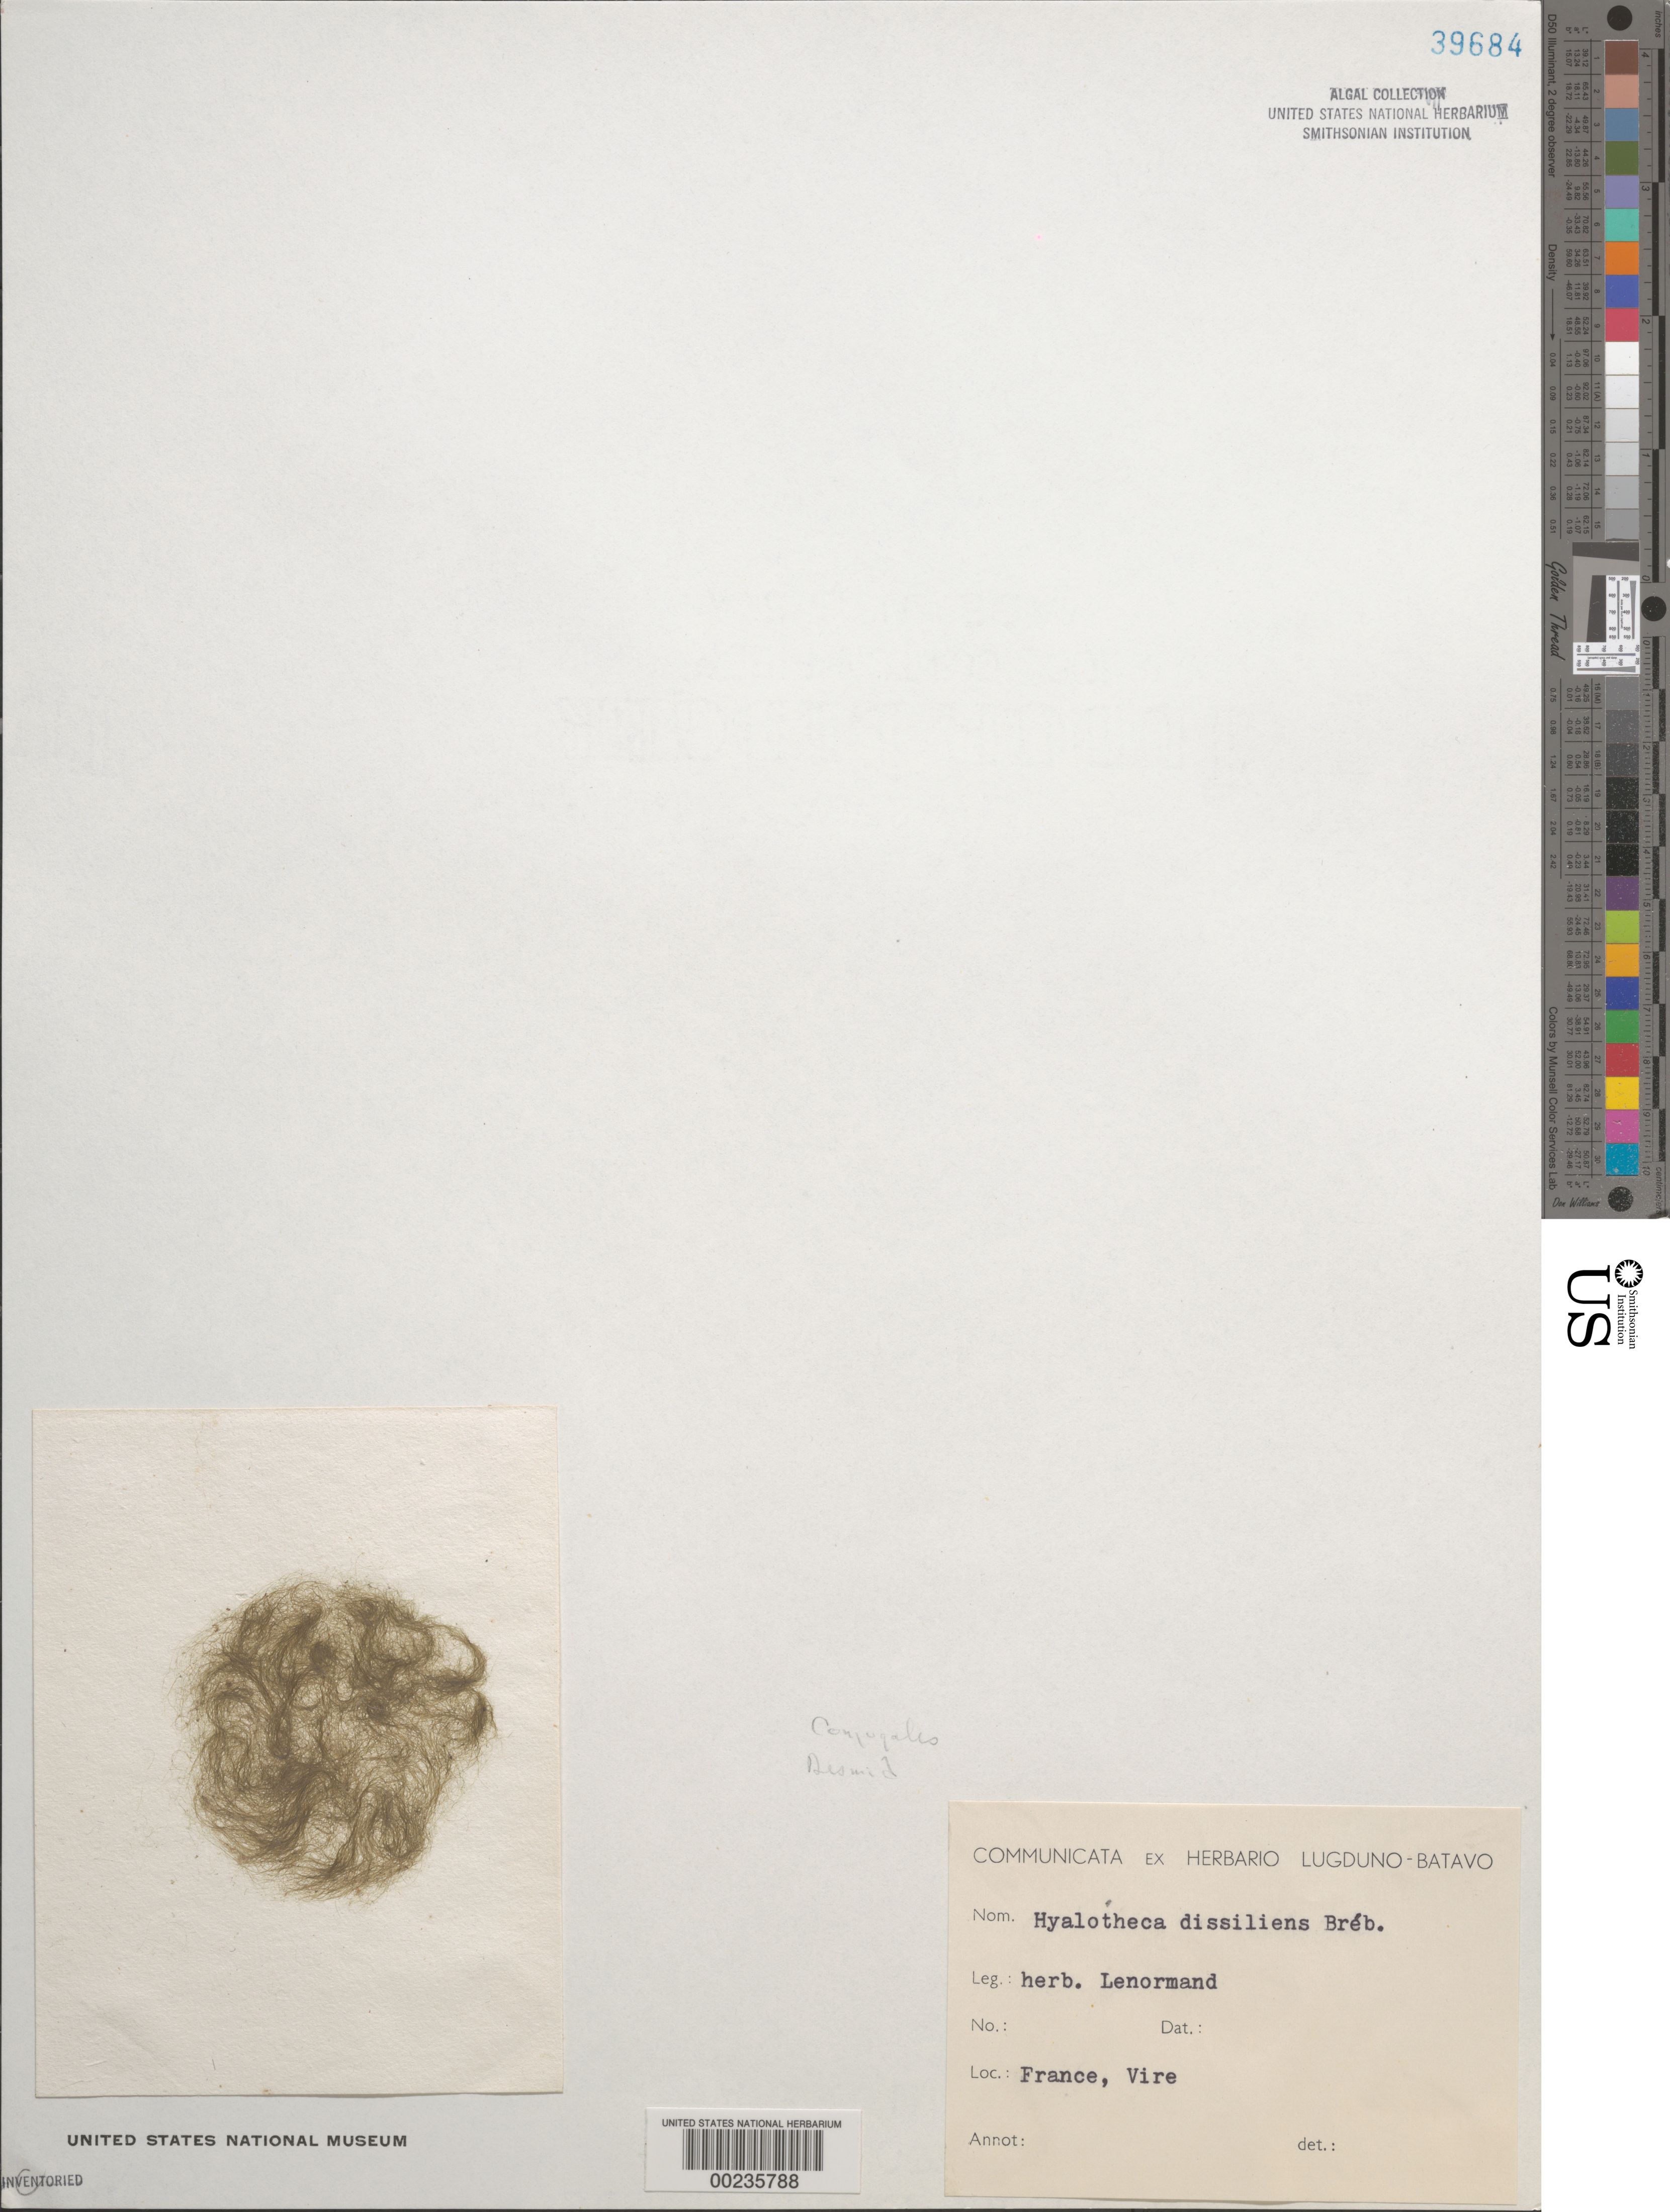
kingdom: Plantae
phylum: Charophyta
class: Zygnematophyceae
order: Zygnematales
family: Desmidiaceae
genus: Hyalotheca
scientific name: Hyalotheca dissiliens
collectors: S. Lenormand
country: France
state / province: Normandie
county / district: Calvados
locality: Vire, Normandy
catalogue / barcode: US 39684